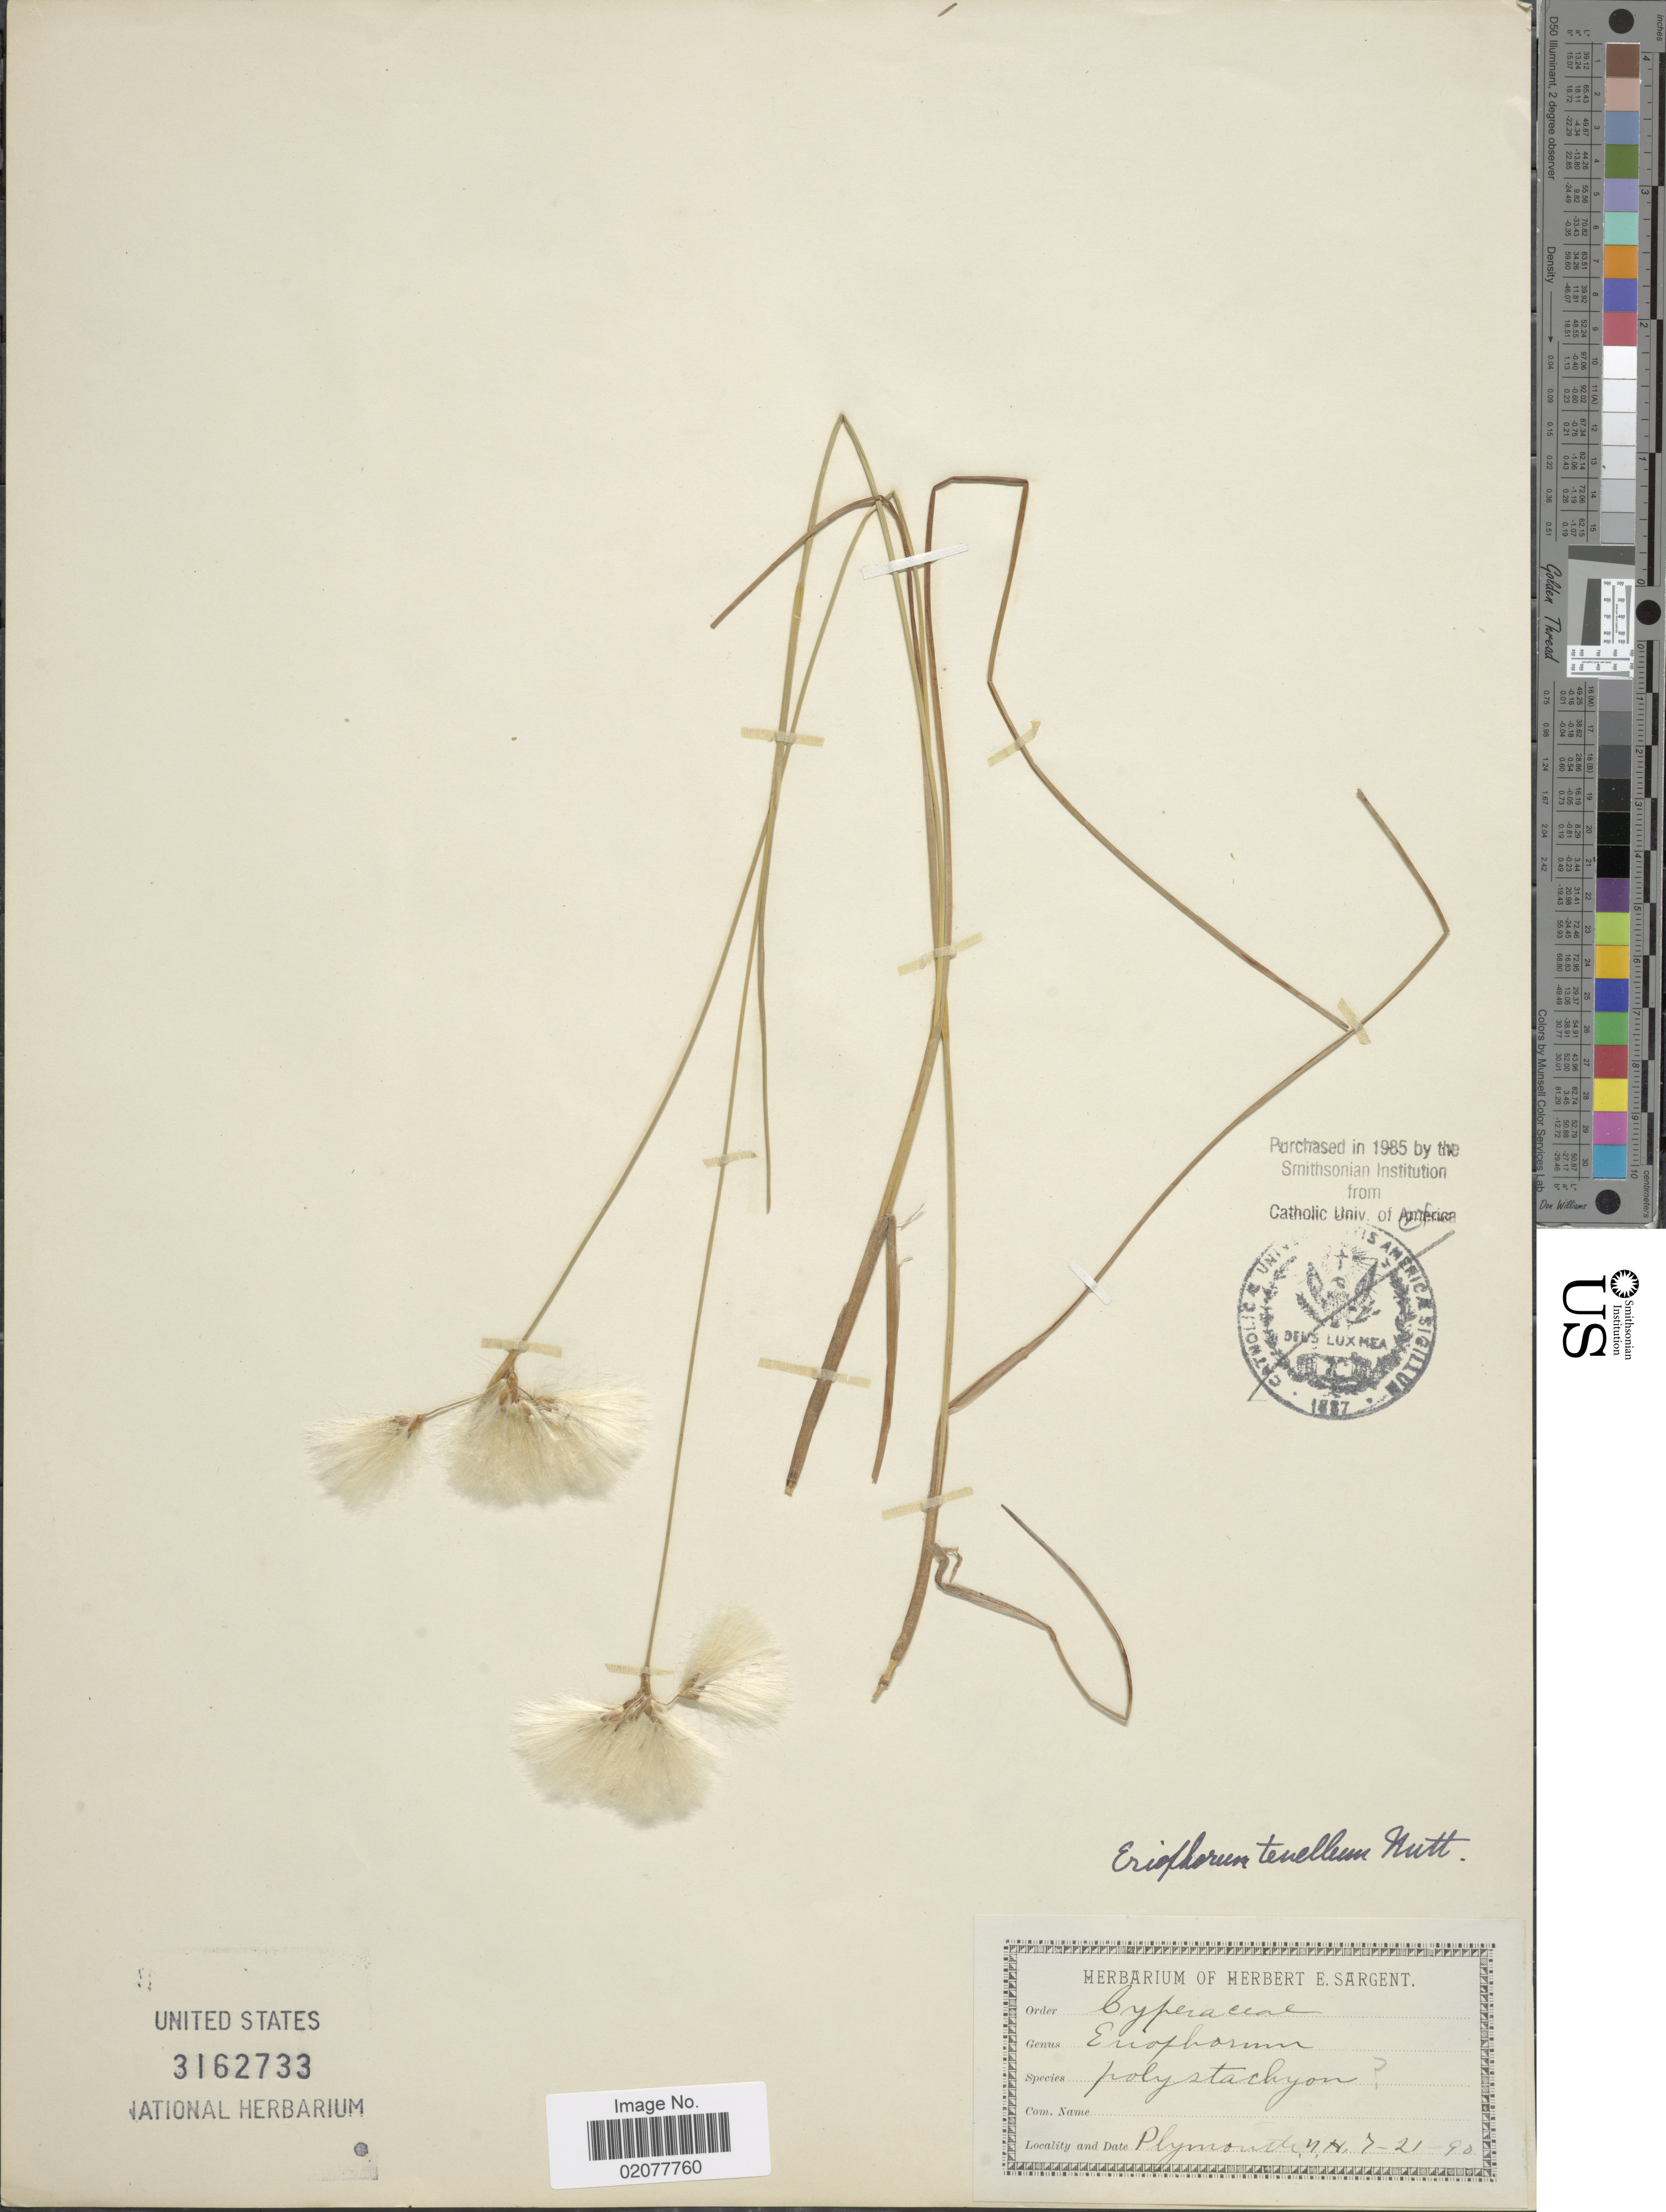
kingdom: Plantae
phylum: Tracheophyta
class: Liliopsida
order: Poales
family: Cyperaceae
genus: Eriophorum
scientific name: Eriophorum tenellum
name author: Nutt.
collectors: Ex herb. Herbert E. Sargent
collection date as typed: Transcribed d/m/y: 21/7/90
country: United States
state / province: New Hampshire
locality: Plymouth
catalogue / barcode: US 3162733